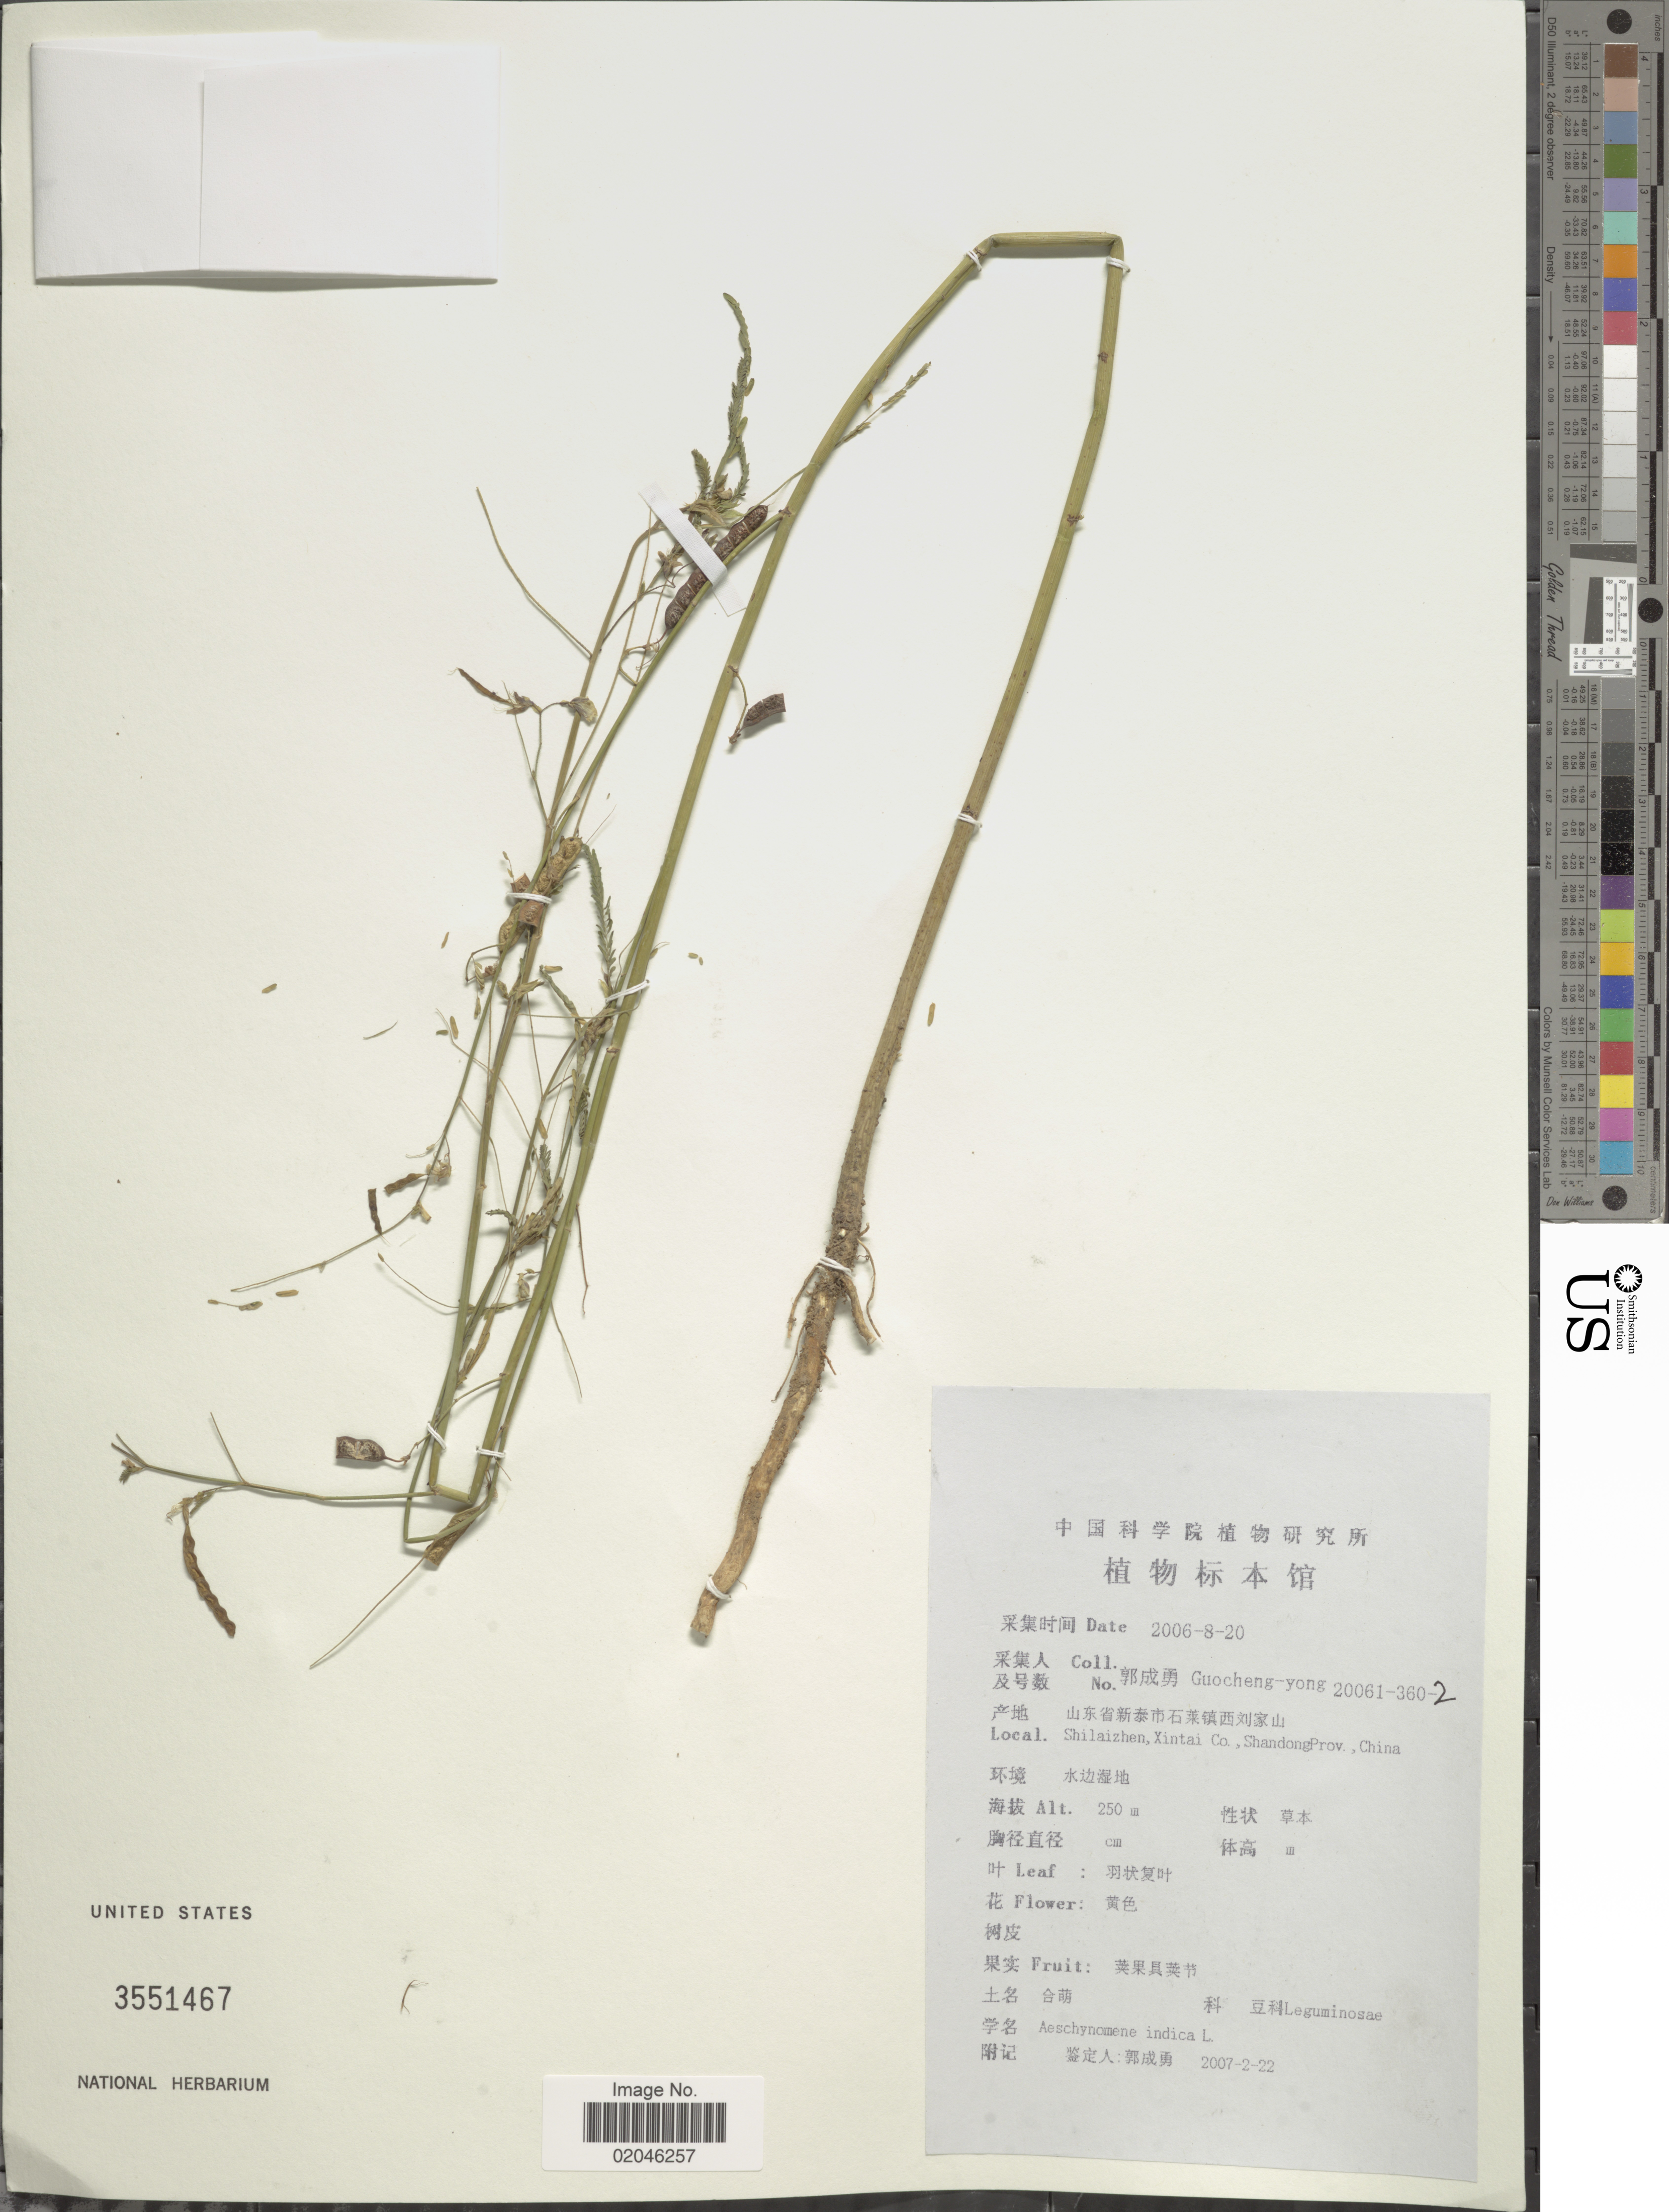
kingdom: Plantae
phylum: Tracheophyta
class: Magnoliopsida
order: Fabales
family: Fabaceae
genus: Aeschynomene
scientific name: Aeschynomene indica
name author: L.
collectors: Guo cheng-yong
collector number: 20061-360-2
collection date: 2006-08-20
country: China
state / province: Shandong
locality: Shilaizhen, Xintai Co.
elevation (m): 250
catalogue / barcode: US 3551467